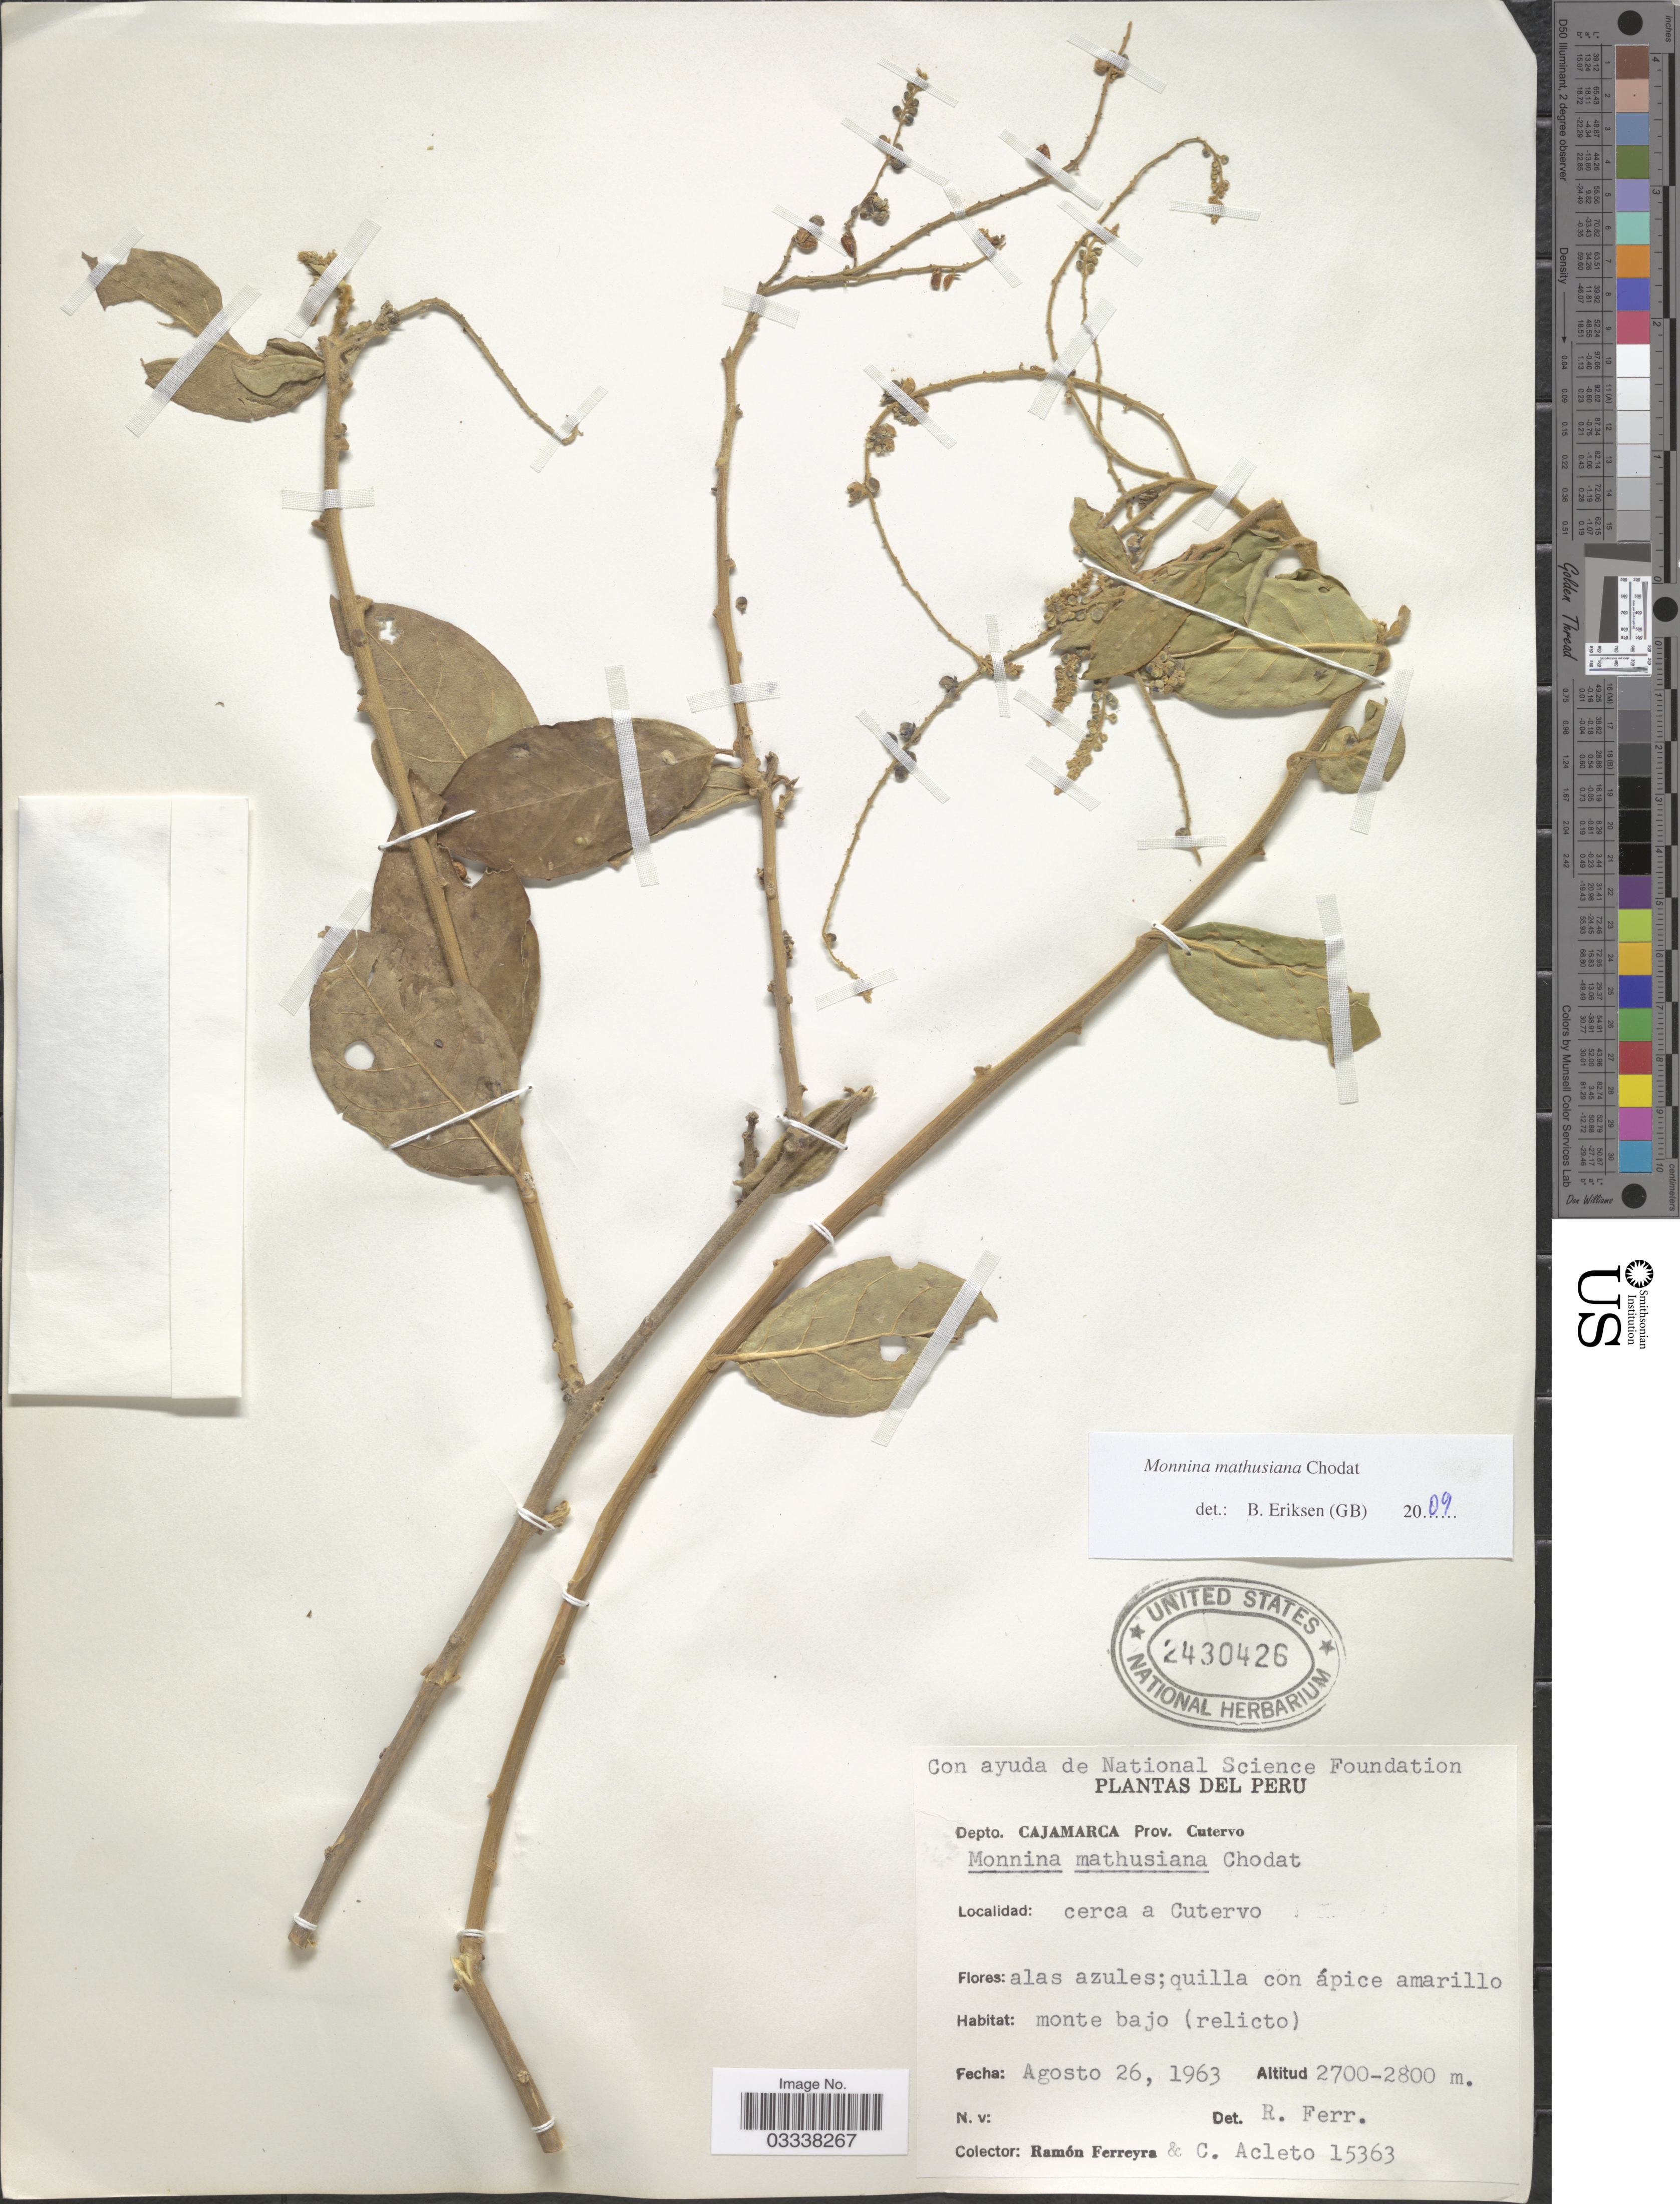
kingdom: Plantae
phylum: Tracheophyta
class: Magnoliopsida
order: Fabales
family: Polygalaceae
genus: Monnina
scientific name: Monnina mathusiana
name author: Chodat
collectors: R. A. Ferreyra & C. Acleto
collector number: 15363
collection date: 1963-08-26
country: Peru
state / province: Cajamarca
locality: Depto. Cajamarca, Prov. Cutervo. Cerca a Cutervo.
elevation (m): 2700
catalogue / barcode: US 2430426